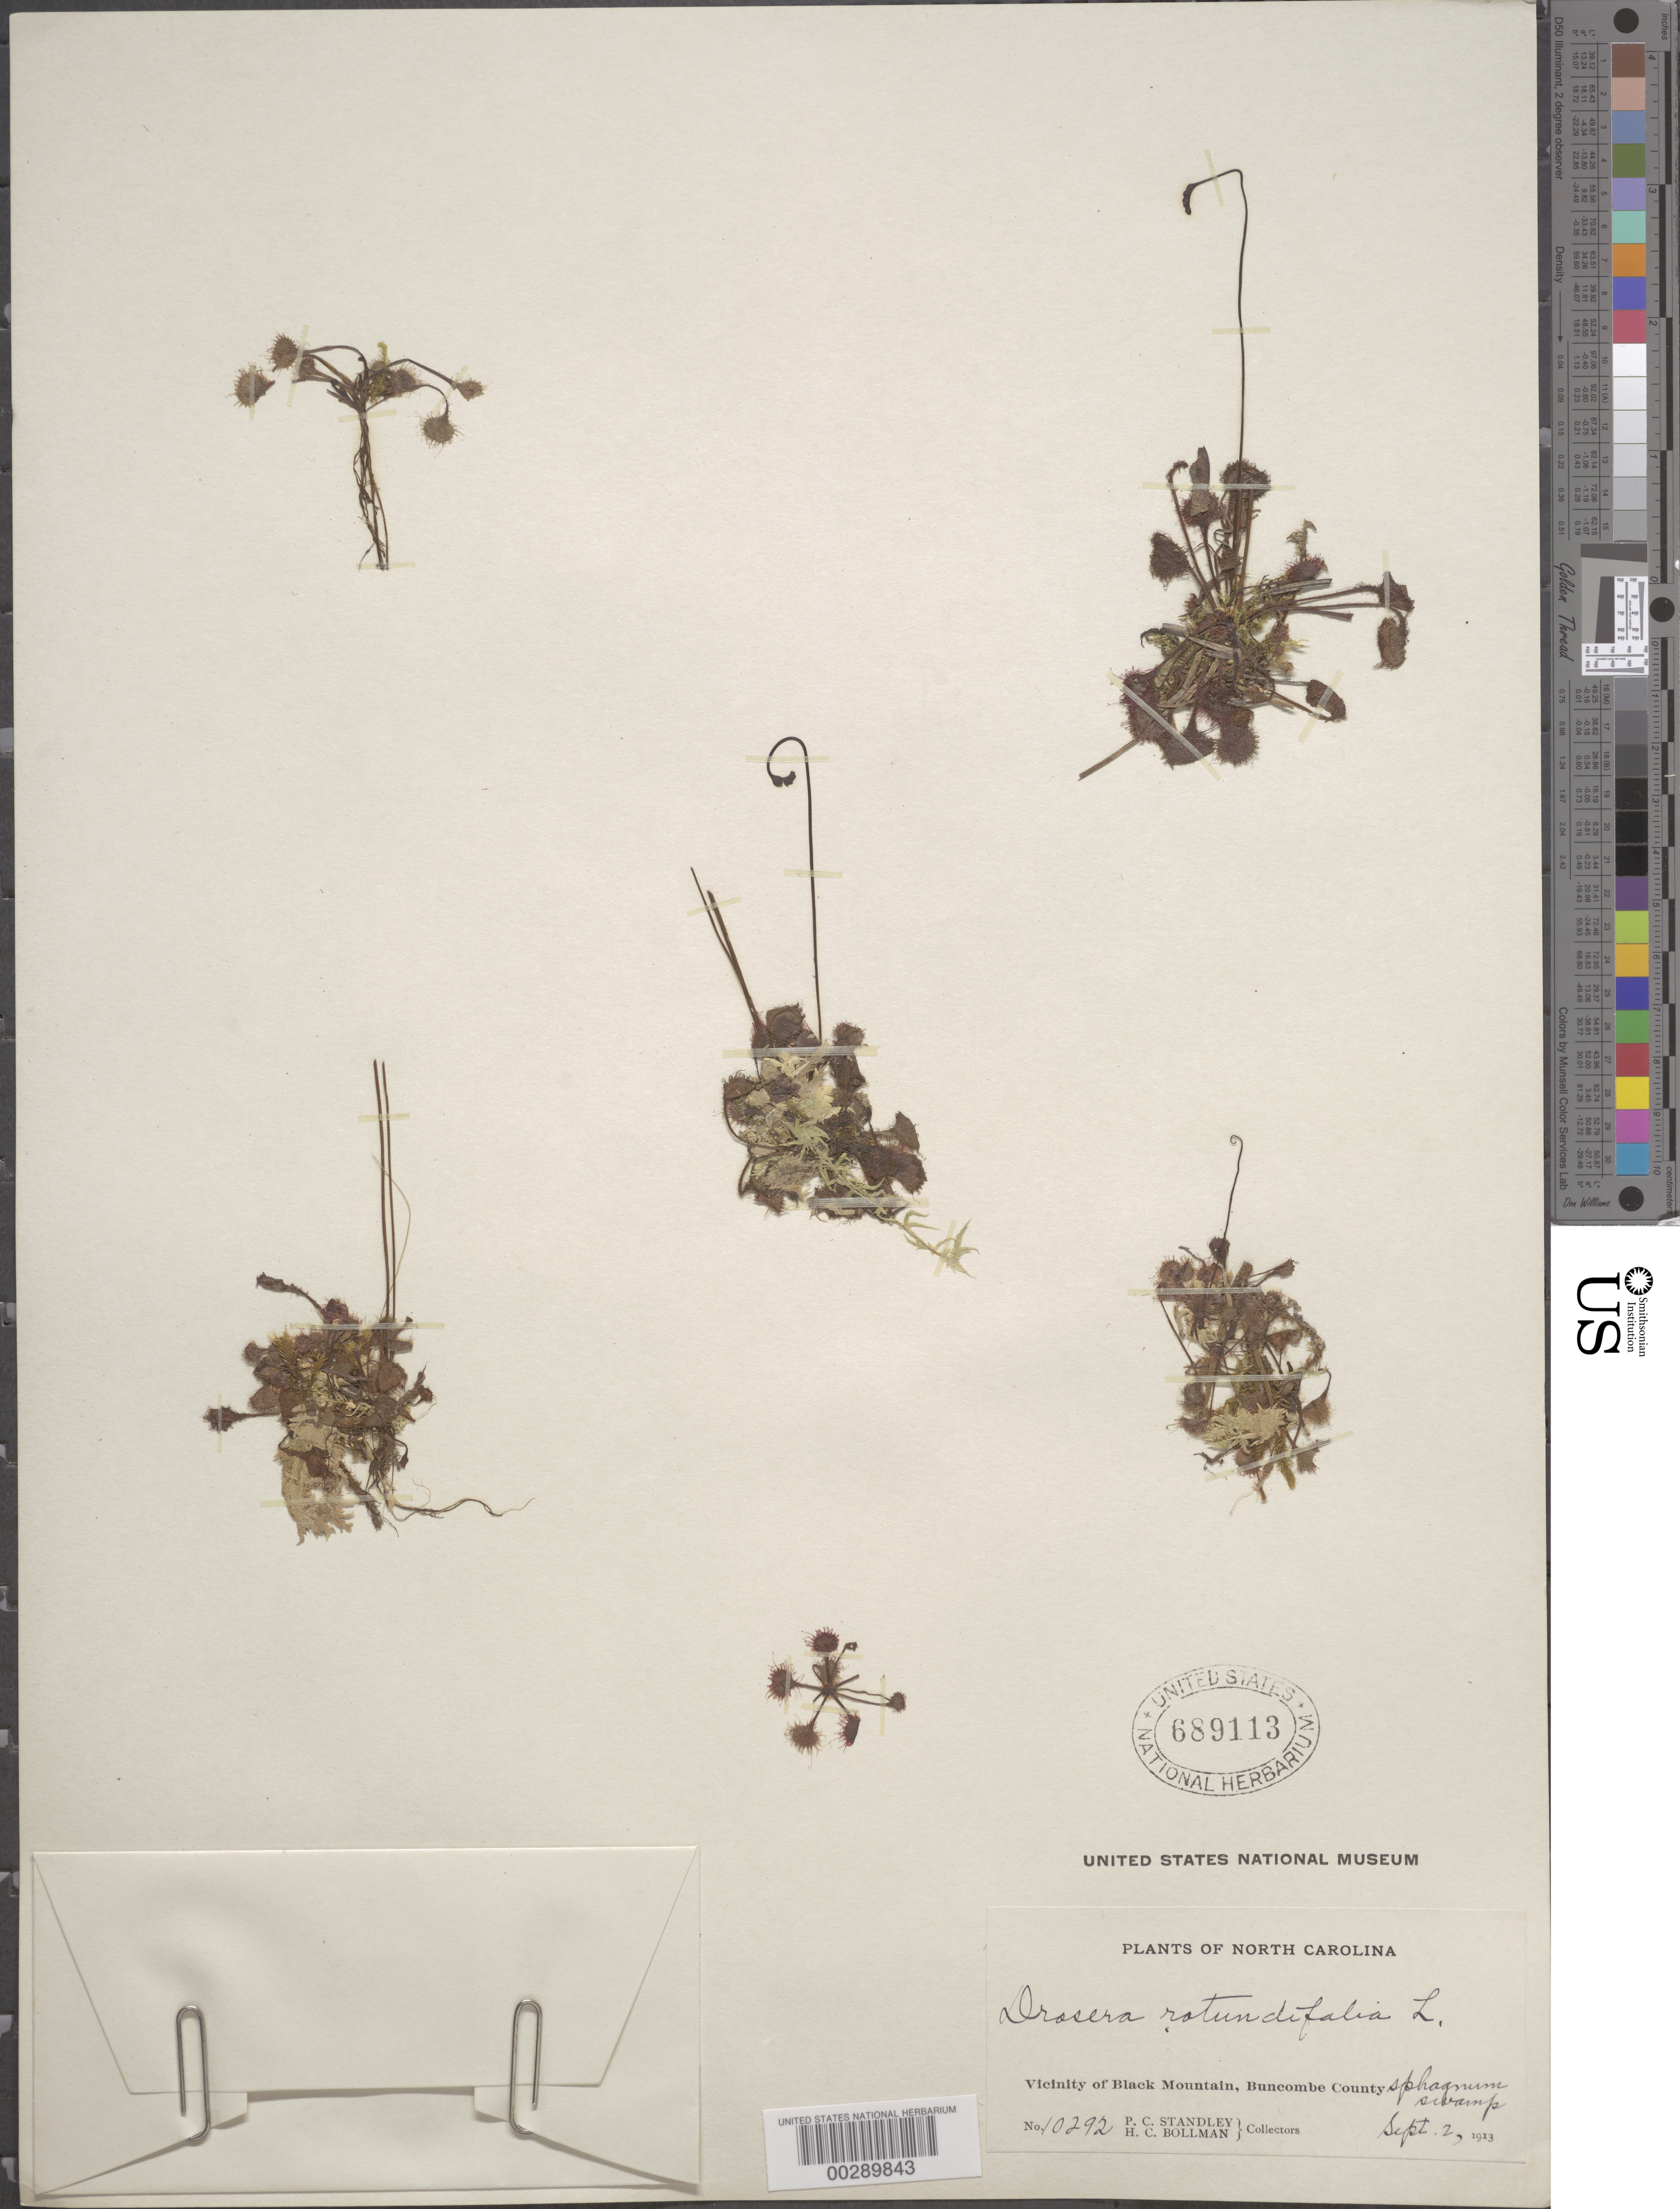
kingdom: Plantae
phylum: Tracheophyta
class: Magnoliopsida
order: Caryophyllales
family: Droseraceae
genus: Drosera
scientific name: Drosera rotundifolia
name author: L.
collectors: P. C. Standley & H. C. Bollman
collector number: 10292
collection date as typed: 02 Sep 1913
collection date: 1913-09-02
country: United States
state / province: North Carolina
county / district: Buncombe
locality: Vicinity of Black Mt.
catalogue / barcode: US 689113